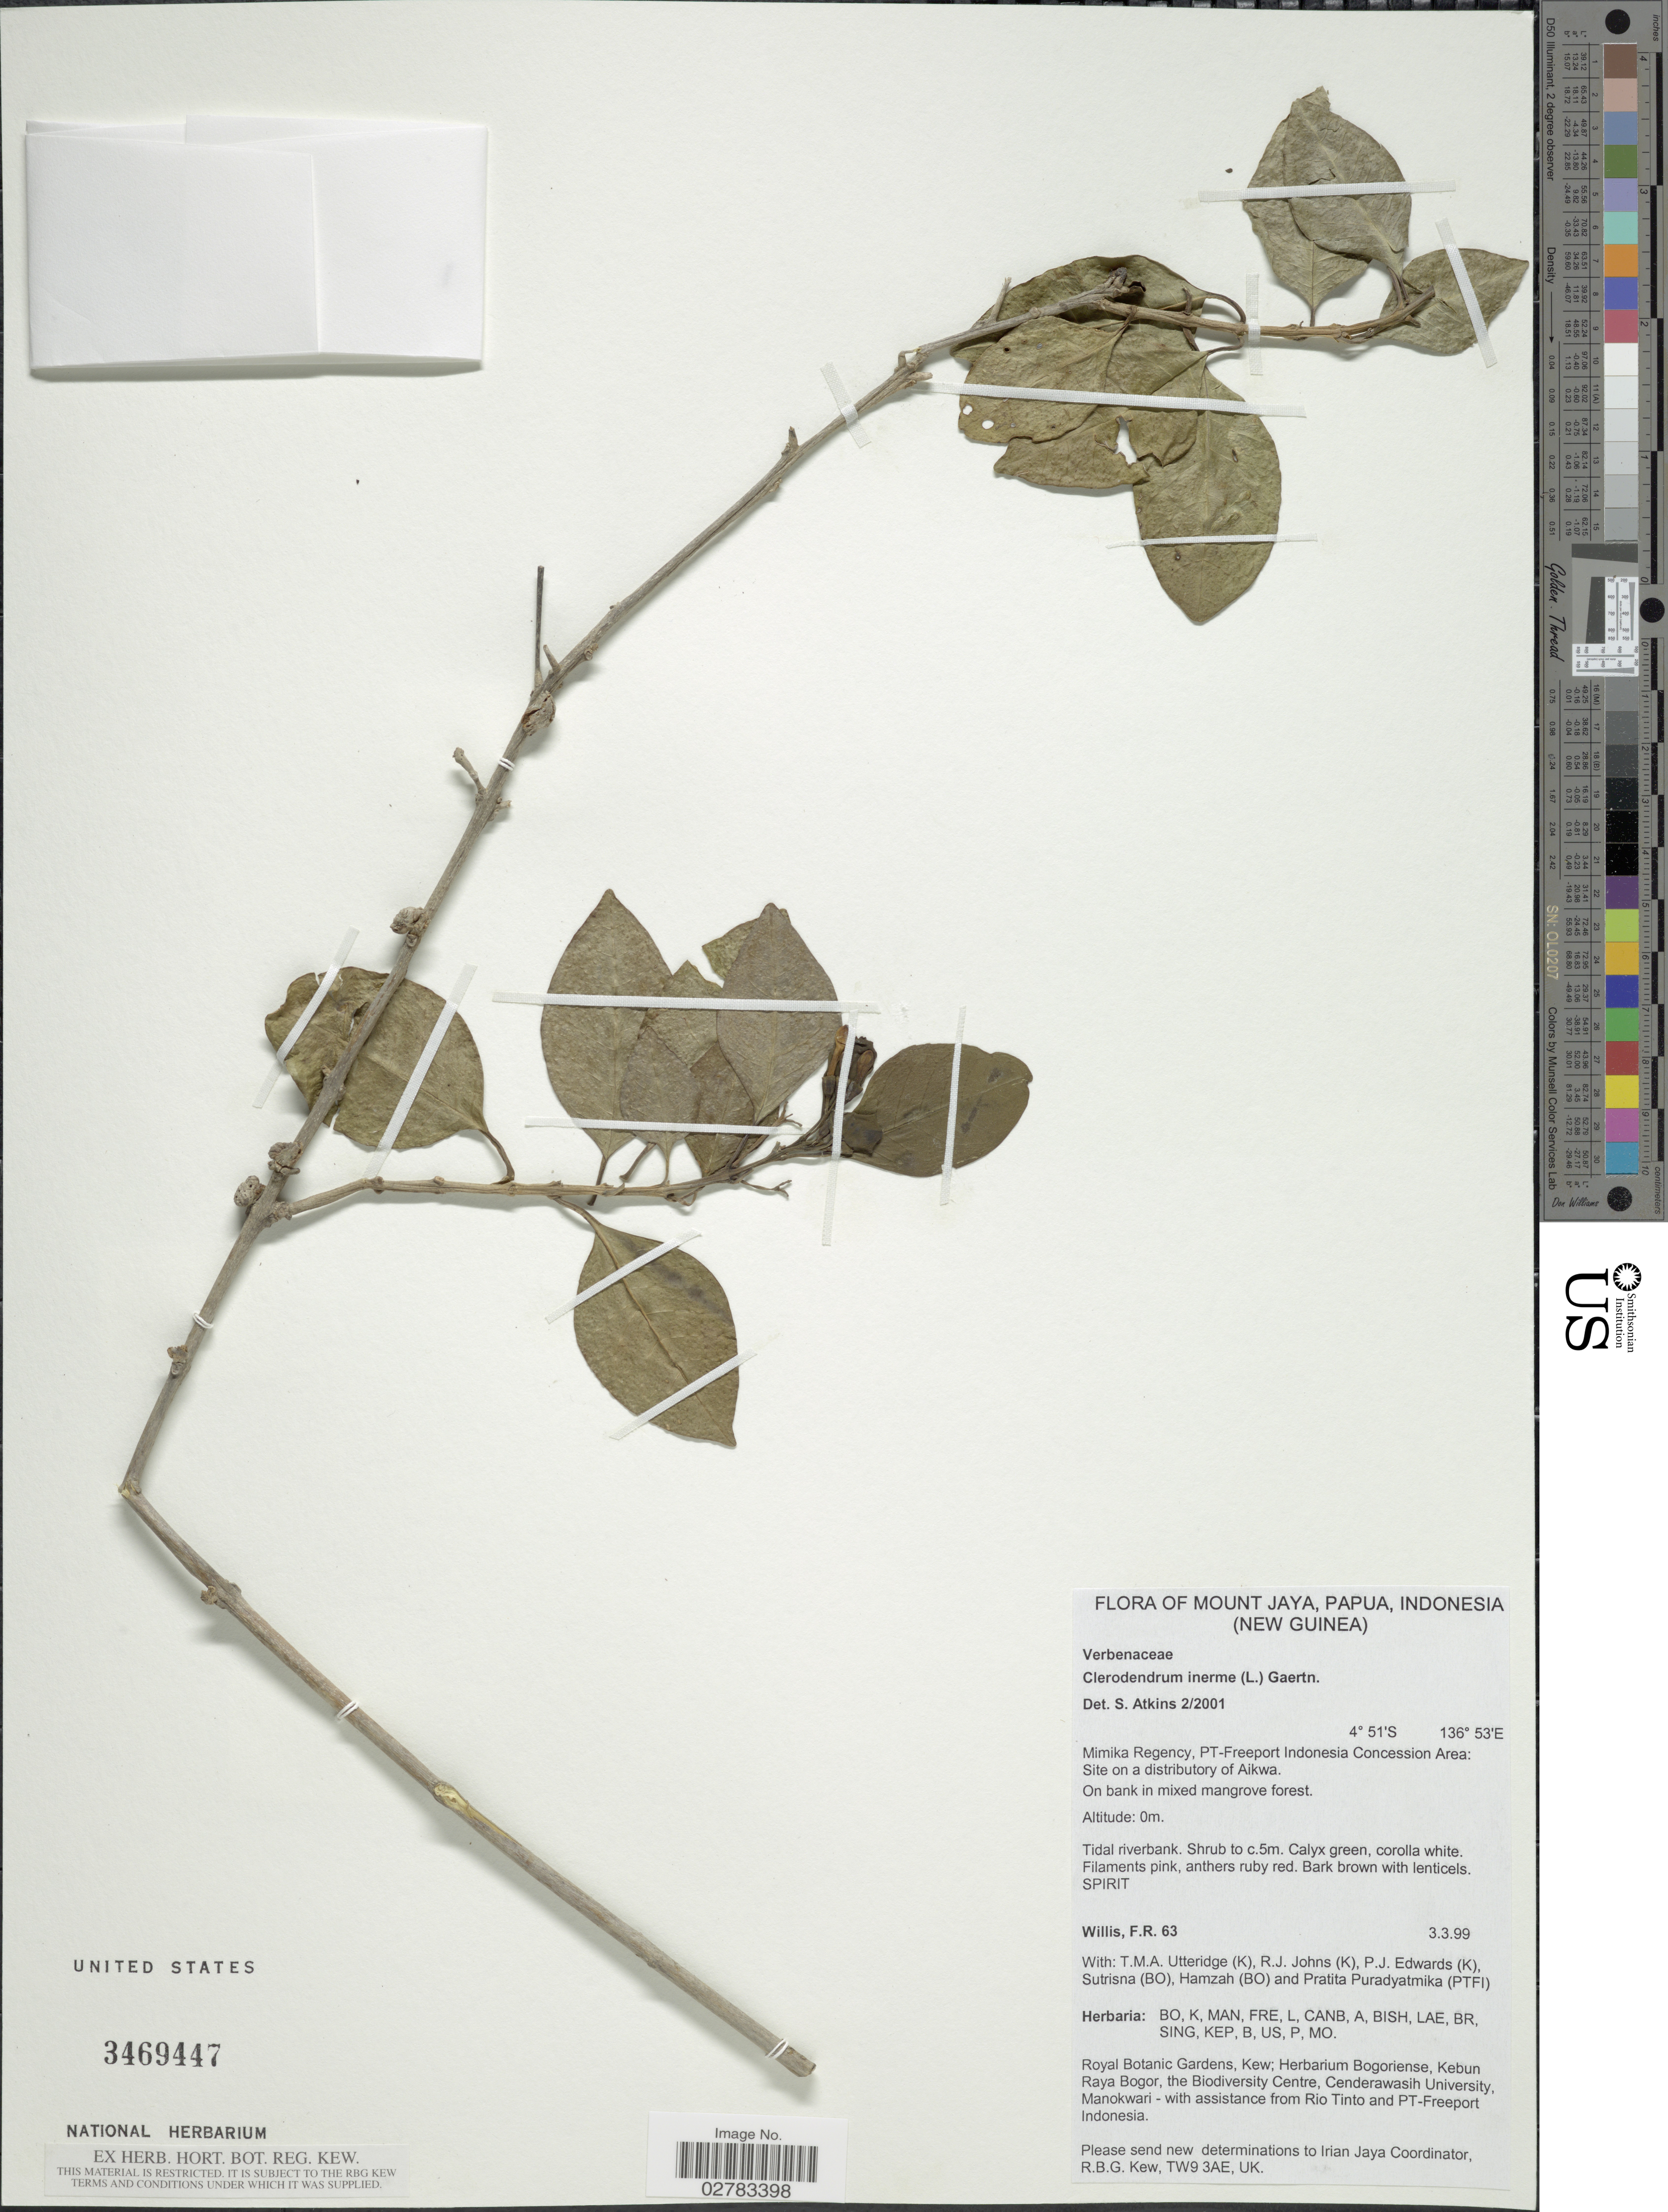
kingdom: Plantae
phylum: Tracheophyta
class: Magnoliopsida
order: Lamiales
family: Lamiaceae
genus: Clerodendrum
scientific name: Clerodendrum inerme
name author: (L.) Gaertn.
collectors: F. Willis, T. M. A. Utteridge, R. Johns & P. Edwards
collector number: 63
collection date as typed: Transcribed d/m/y: 3/3/99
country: Indonesia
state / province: Papua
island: New Guinea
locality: Mount Jaya, Papua, Indonesia (New Guinea) Mimika Regency, PT-Freeport Indonesia Concession Area: Site on a distributory of Aikwa, Tidal riverbank.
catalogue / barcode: US 3469447